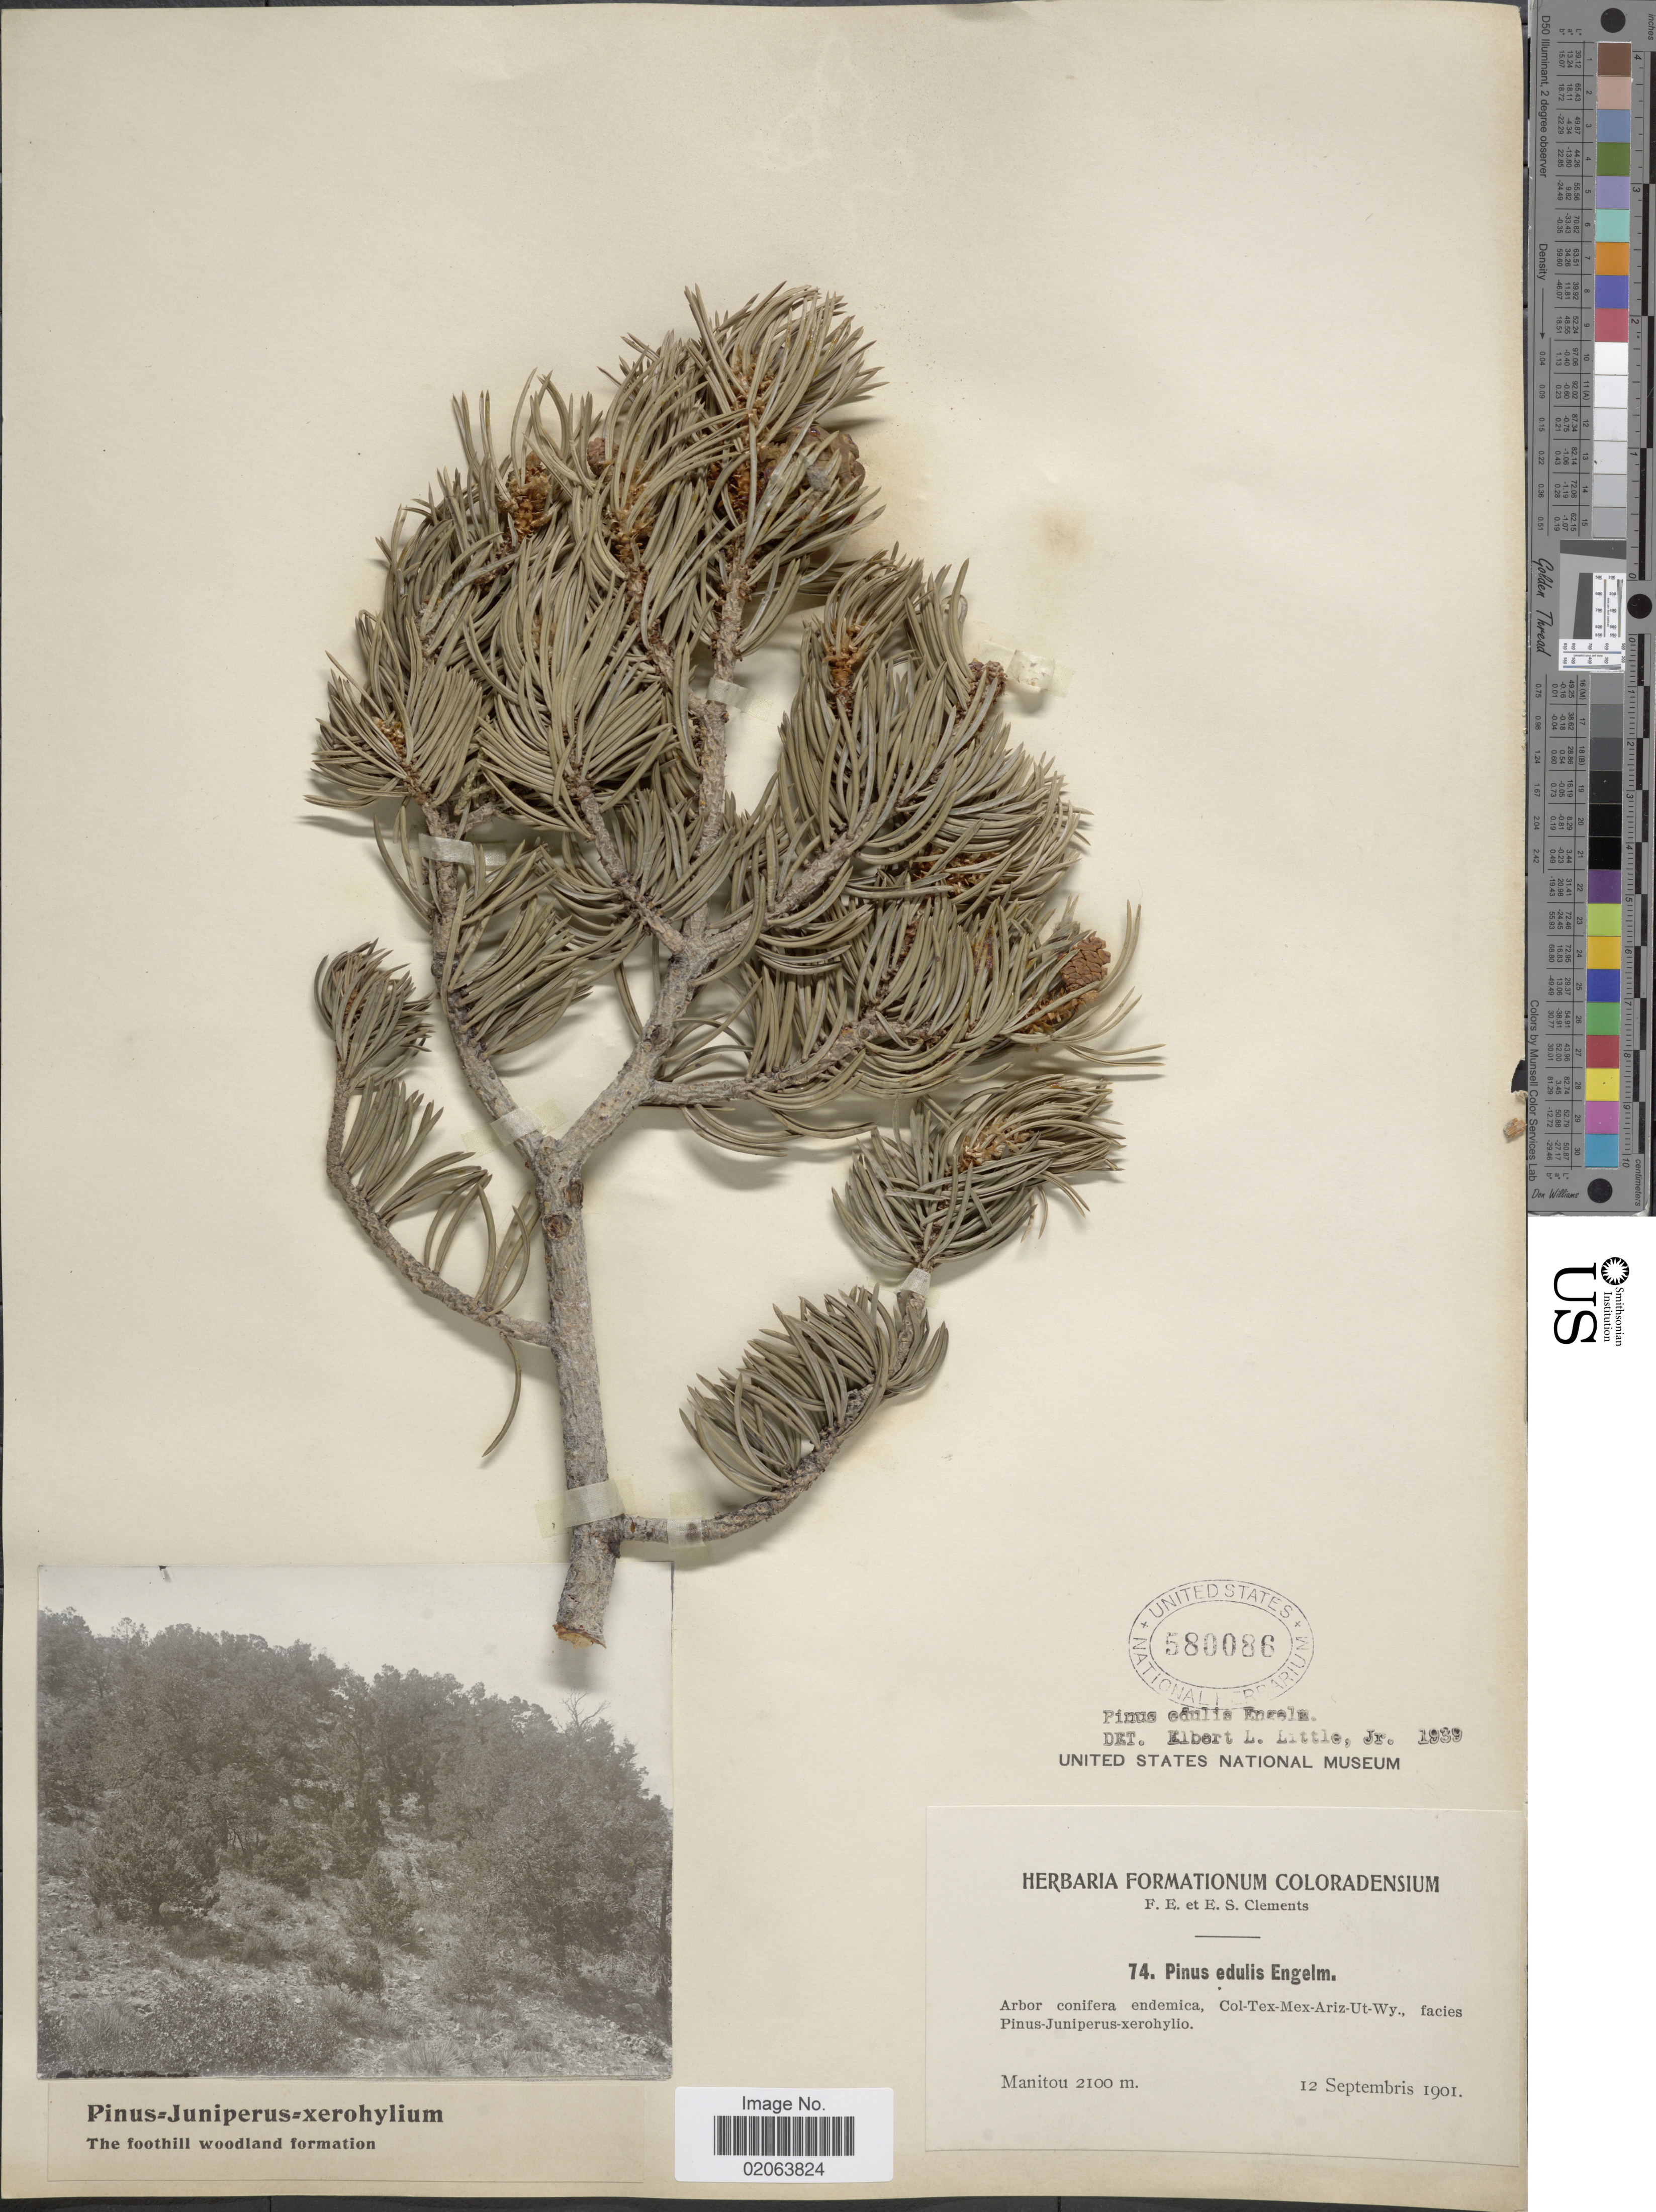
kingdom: Plantae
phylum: Tracheophyta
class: Pinopsida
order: Pinales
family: Pinaceae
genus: Pinus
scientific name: Pinus edulis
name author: Engelm.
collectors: F. E. Clements & E. S. Clements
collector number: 74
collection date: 1901-09-12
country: United States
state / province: Kentucky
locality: Manitou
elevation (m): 2100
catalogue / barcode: US 580086